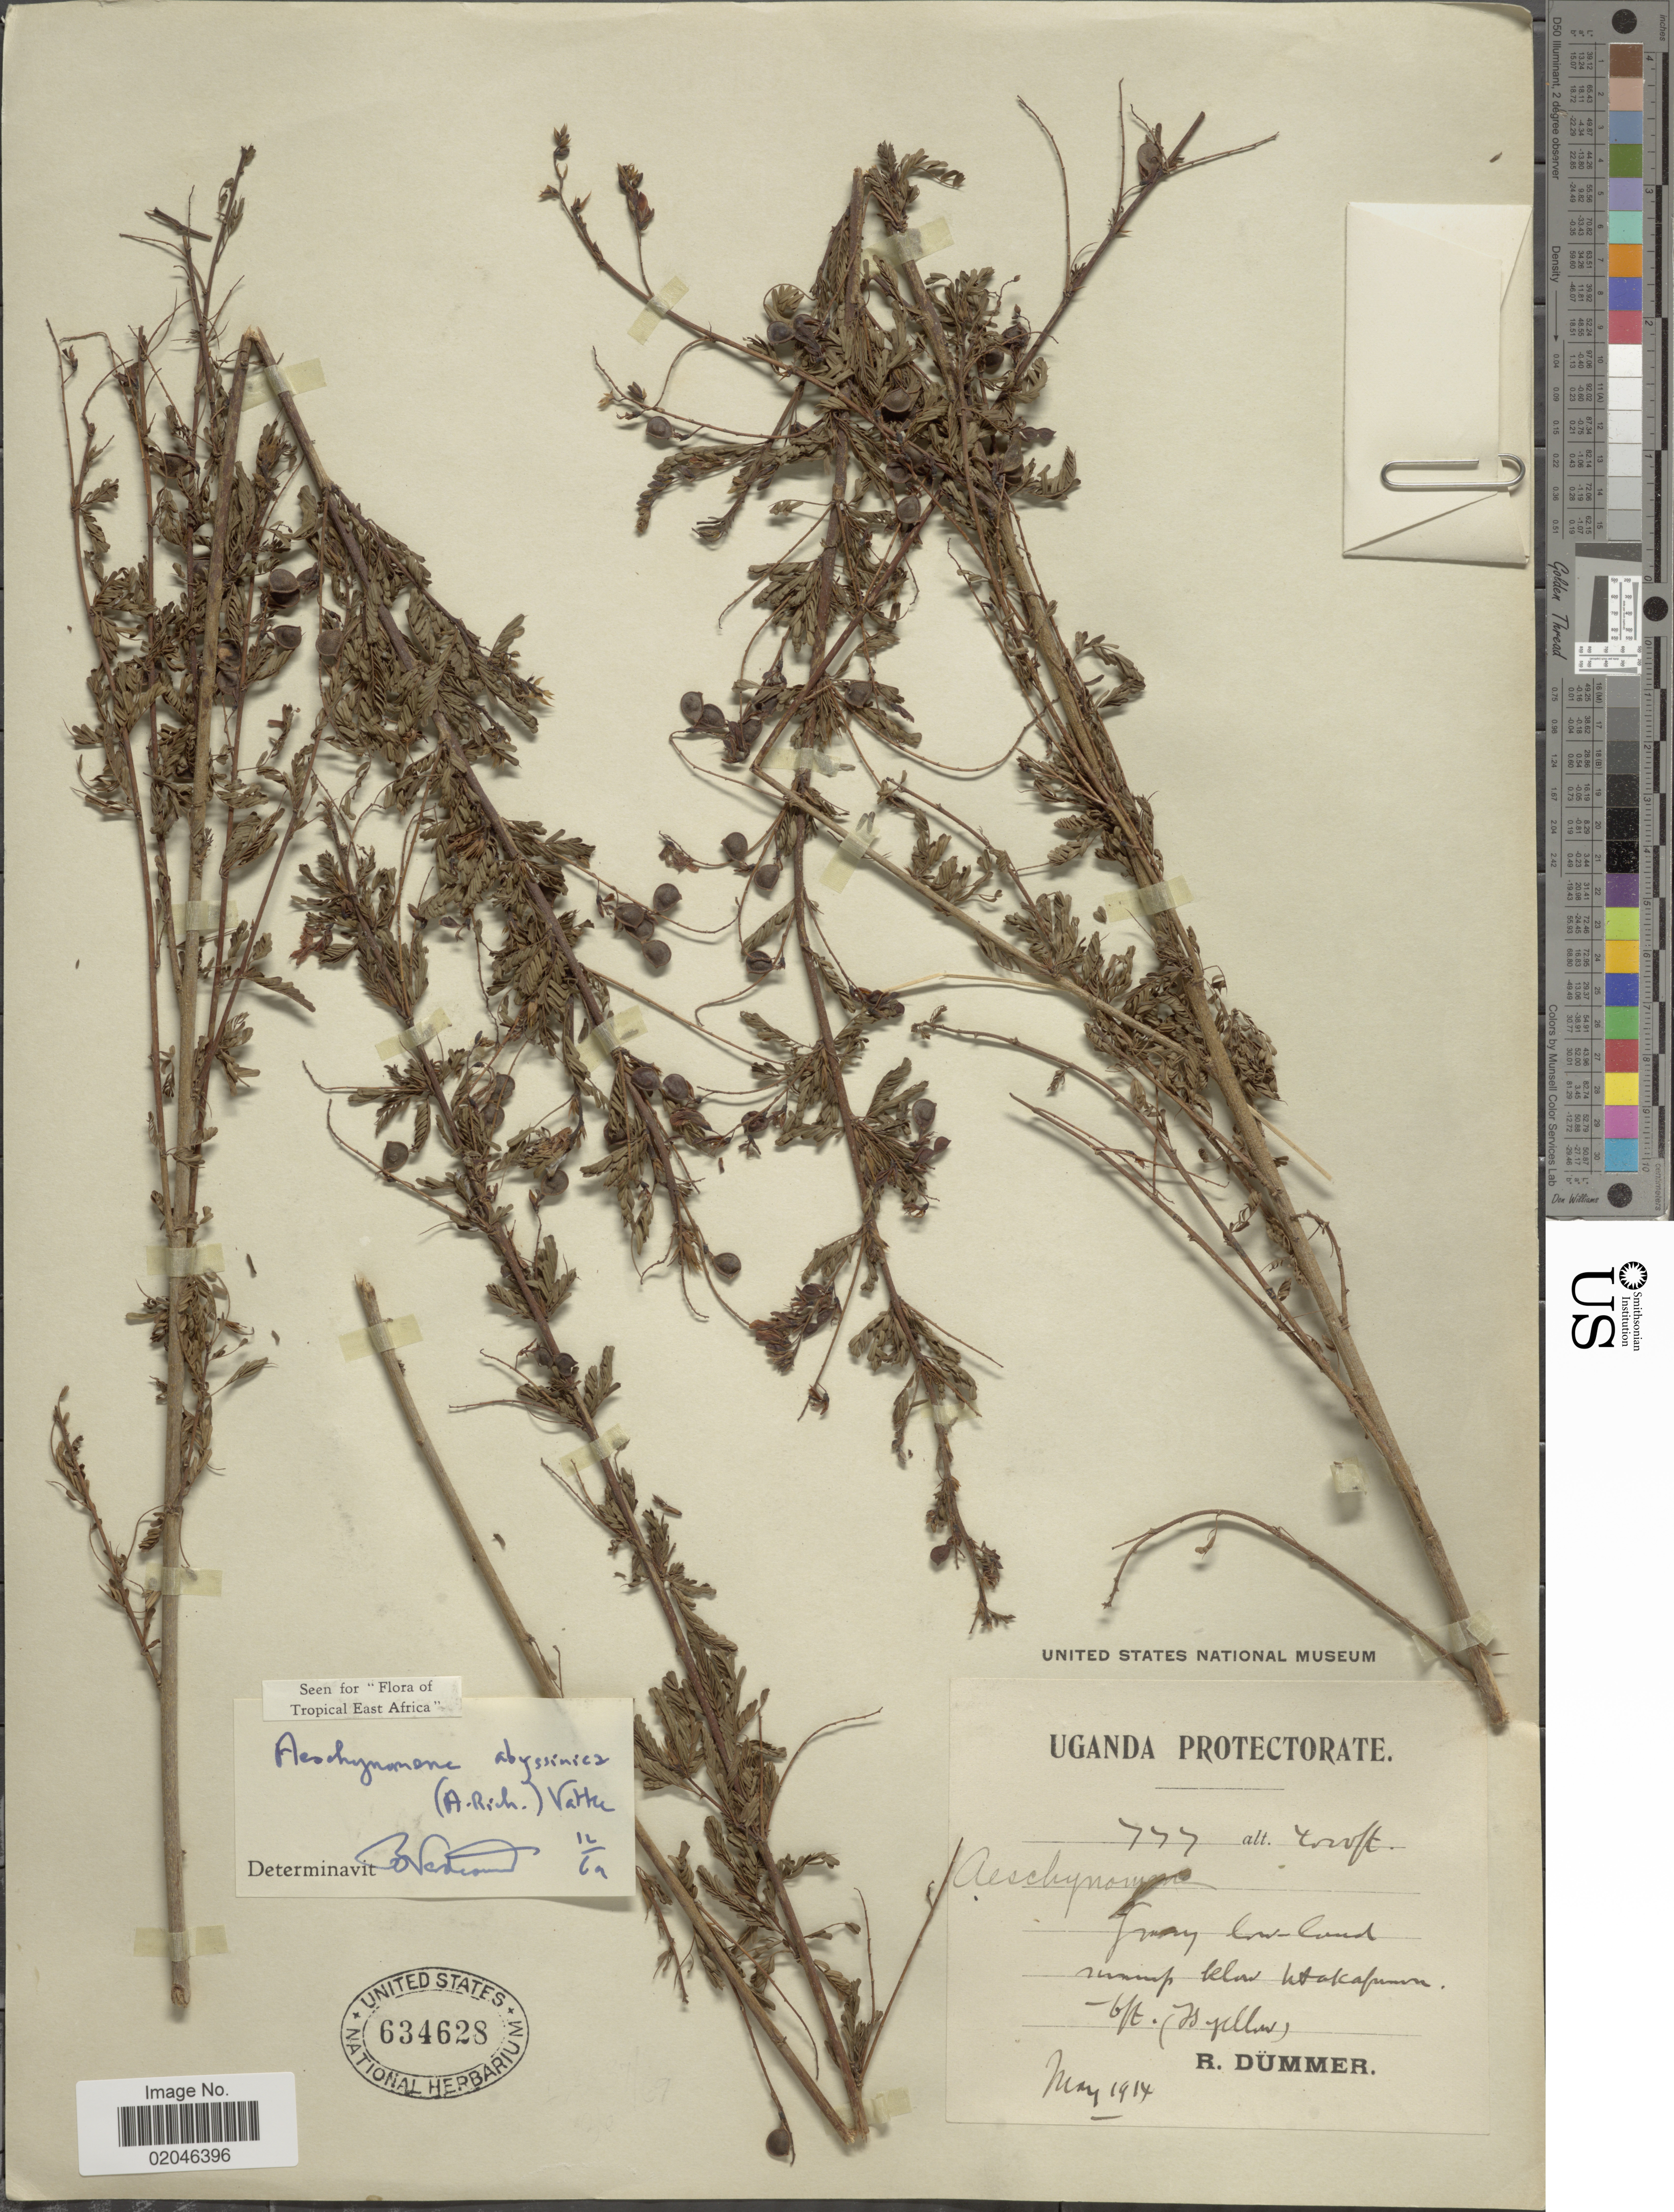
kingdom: Plantae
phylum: Tracheophyta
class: Magnoliopsida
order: Fabales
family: Fabaceae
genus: Aeschynomene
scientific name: Aeschynomene abyssinica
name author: (A. Rich.) Vatke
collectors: R. A. Dümmer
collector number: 777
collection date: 1914-05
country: Uganda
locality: Grassy lowland, swamp below Ntakafunvu.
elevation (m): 1219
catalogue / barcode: US 634628